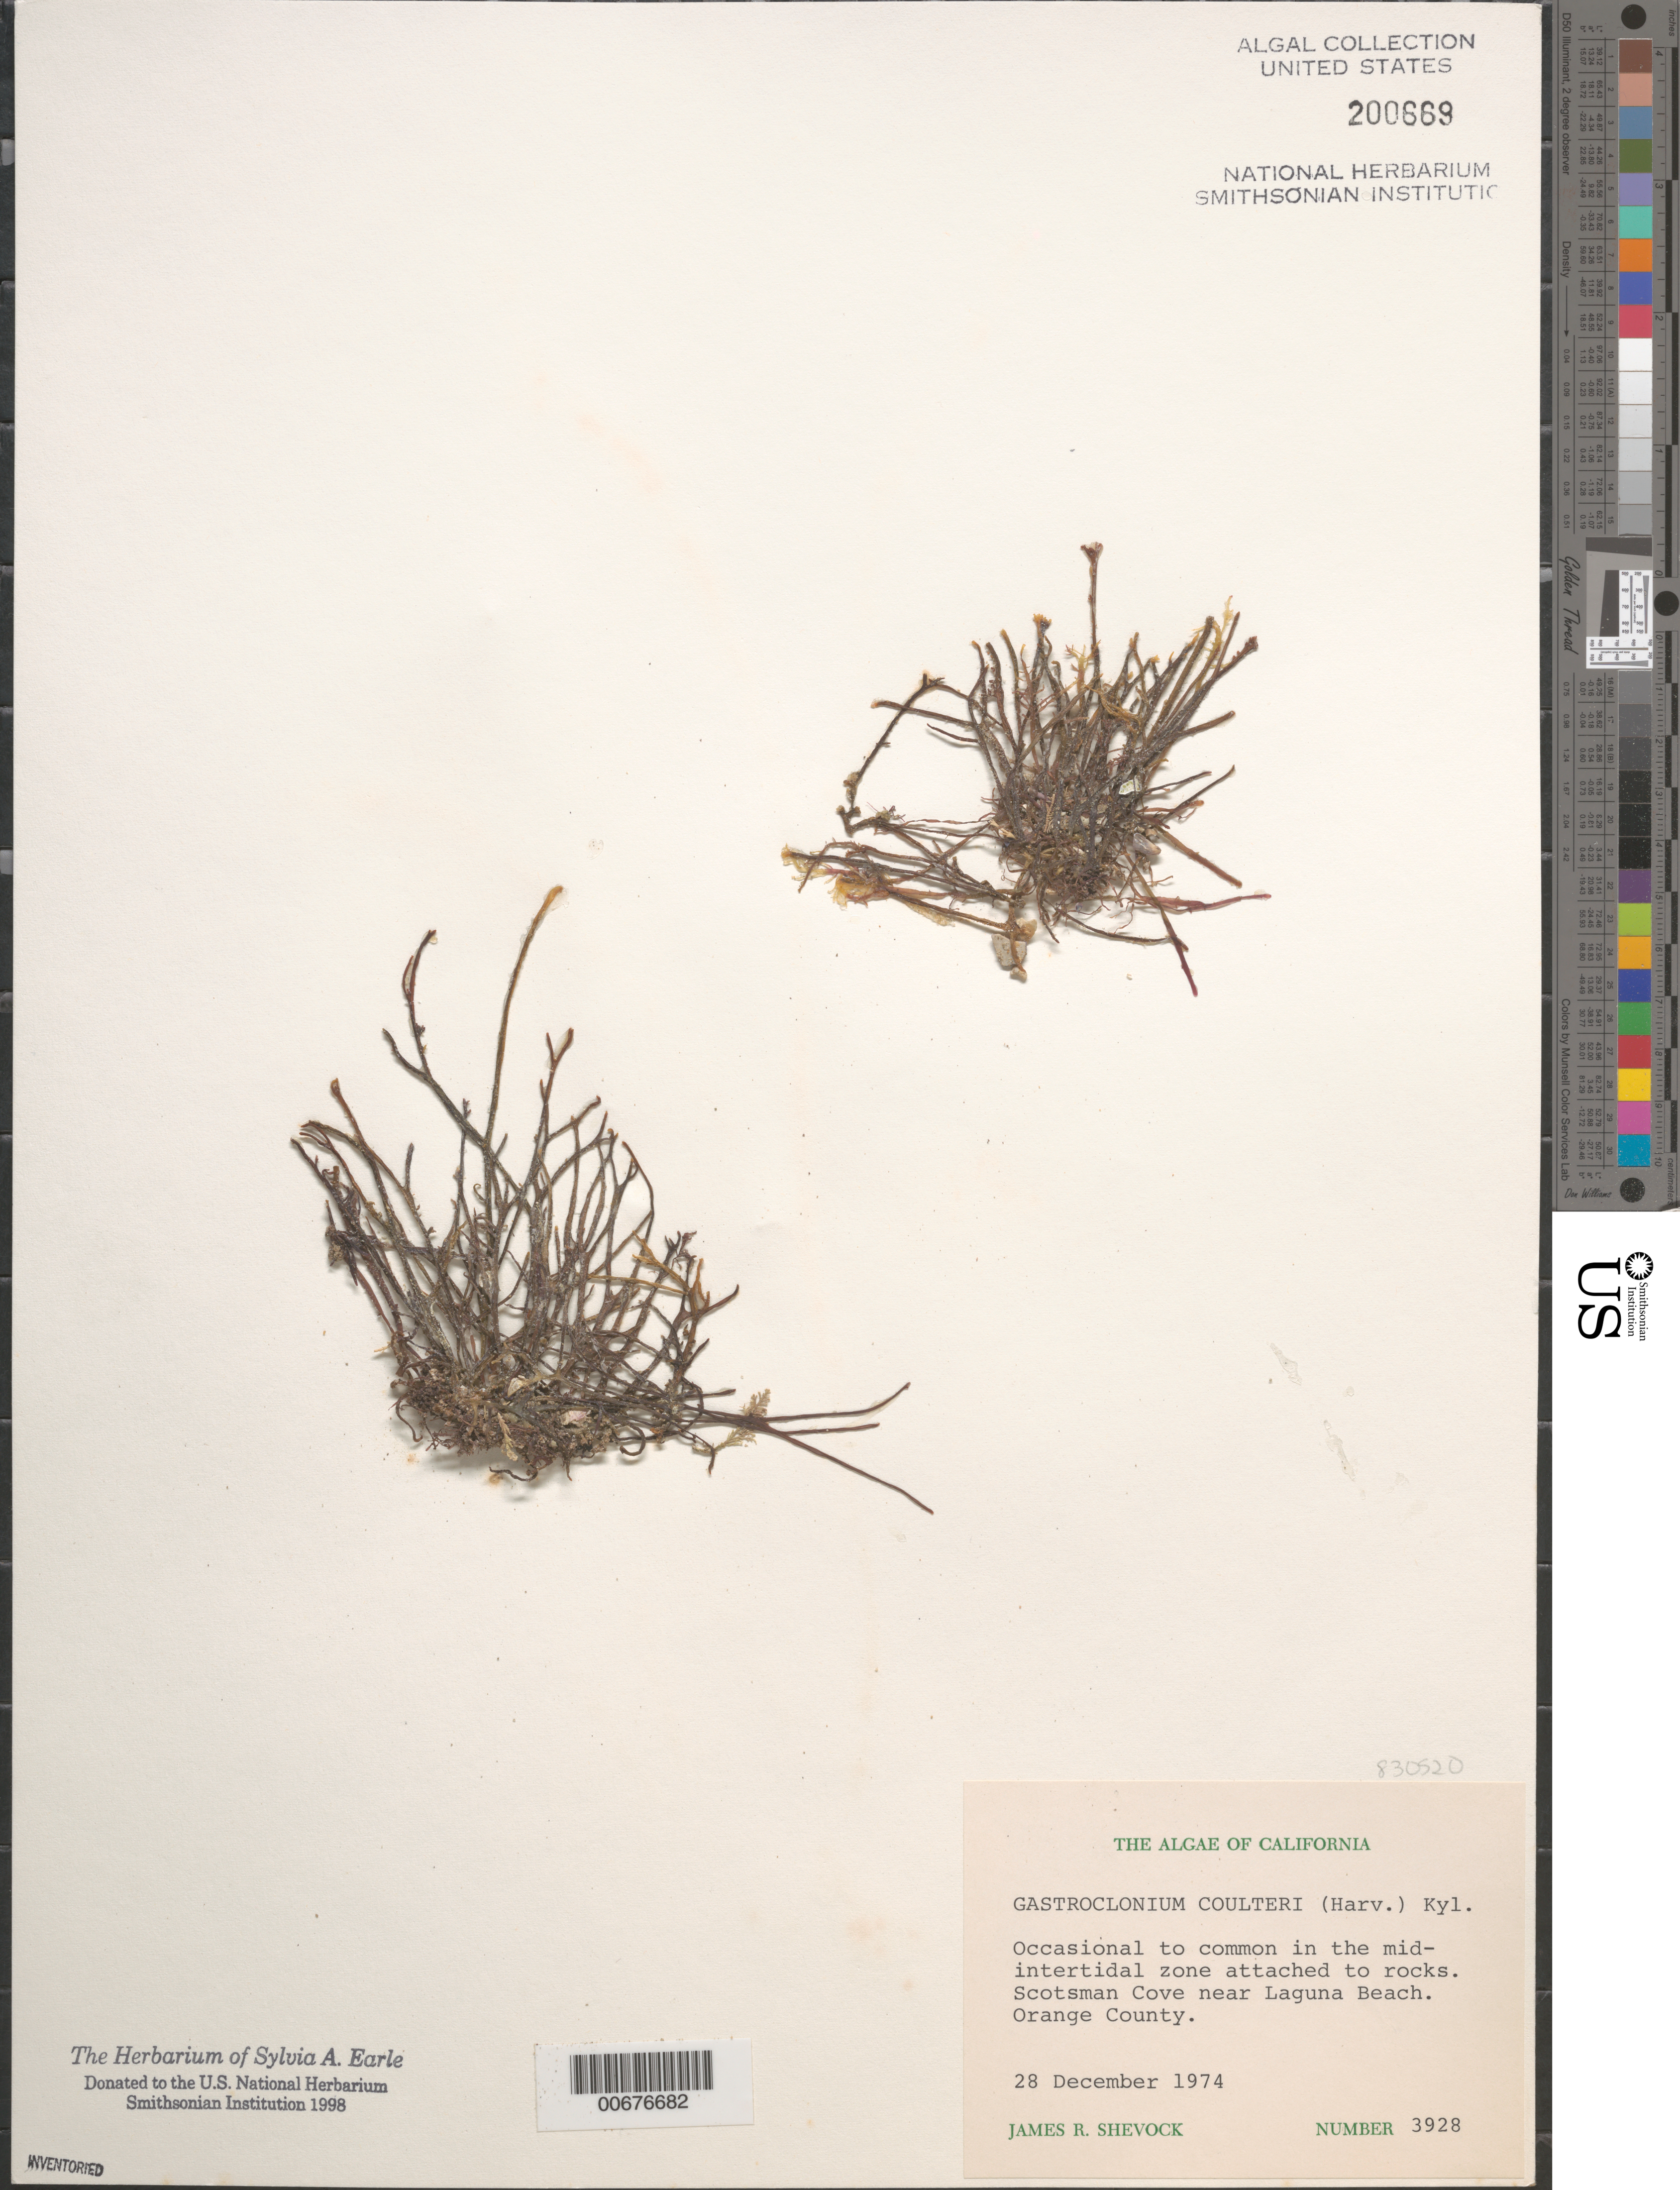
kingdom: Plantae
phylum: Rhodophyta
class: Florideophyceae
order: Rhodymeniales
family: Champiaceae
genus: Neogastroclonium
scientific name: Neogastroclonium subarticulatum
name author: (Turner) L. Le Gall et al.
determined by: Algae name updating Project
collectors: J. R. Shevock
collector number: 3928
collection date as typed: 28 Dec 1974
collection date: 1974-12-28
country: United States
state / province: California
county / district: Orange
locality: Scotsman Cove, near Laguna Beach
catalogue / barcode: US 200669